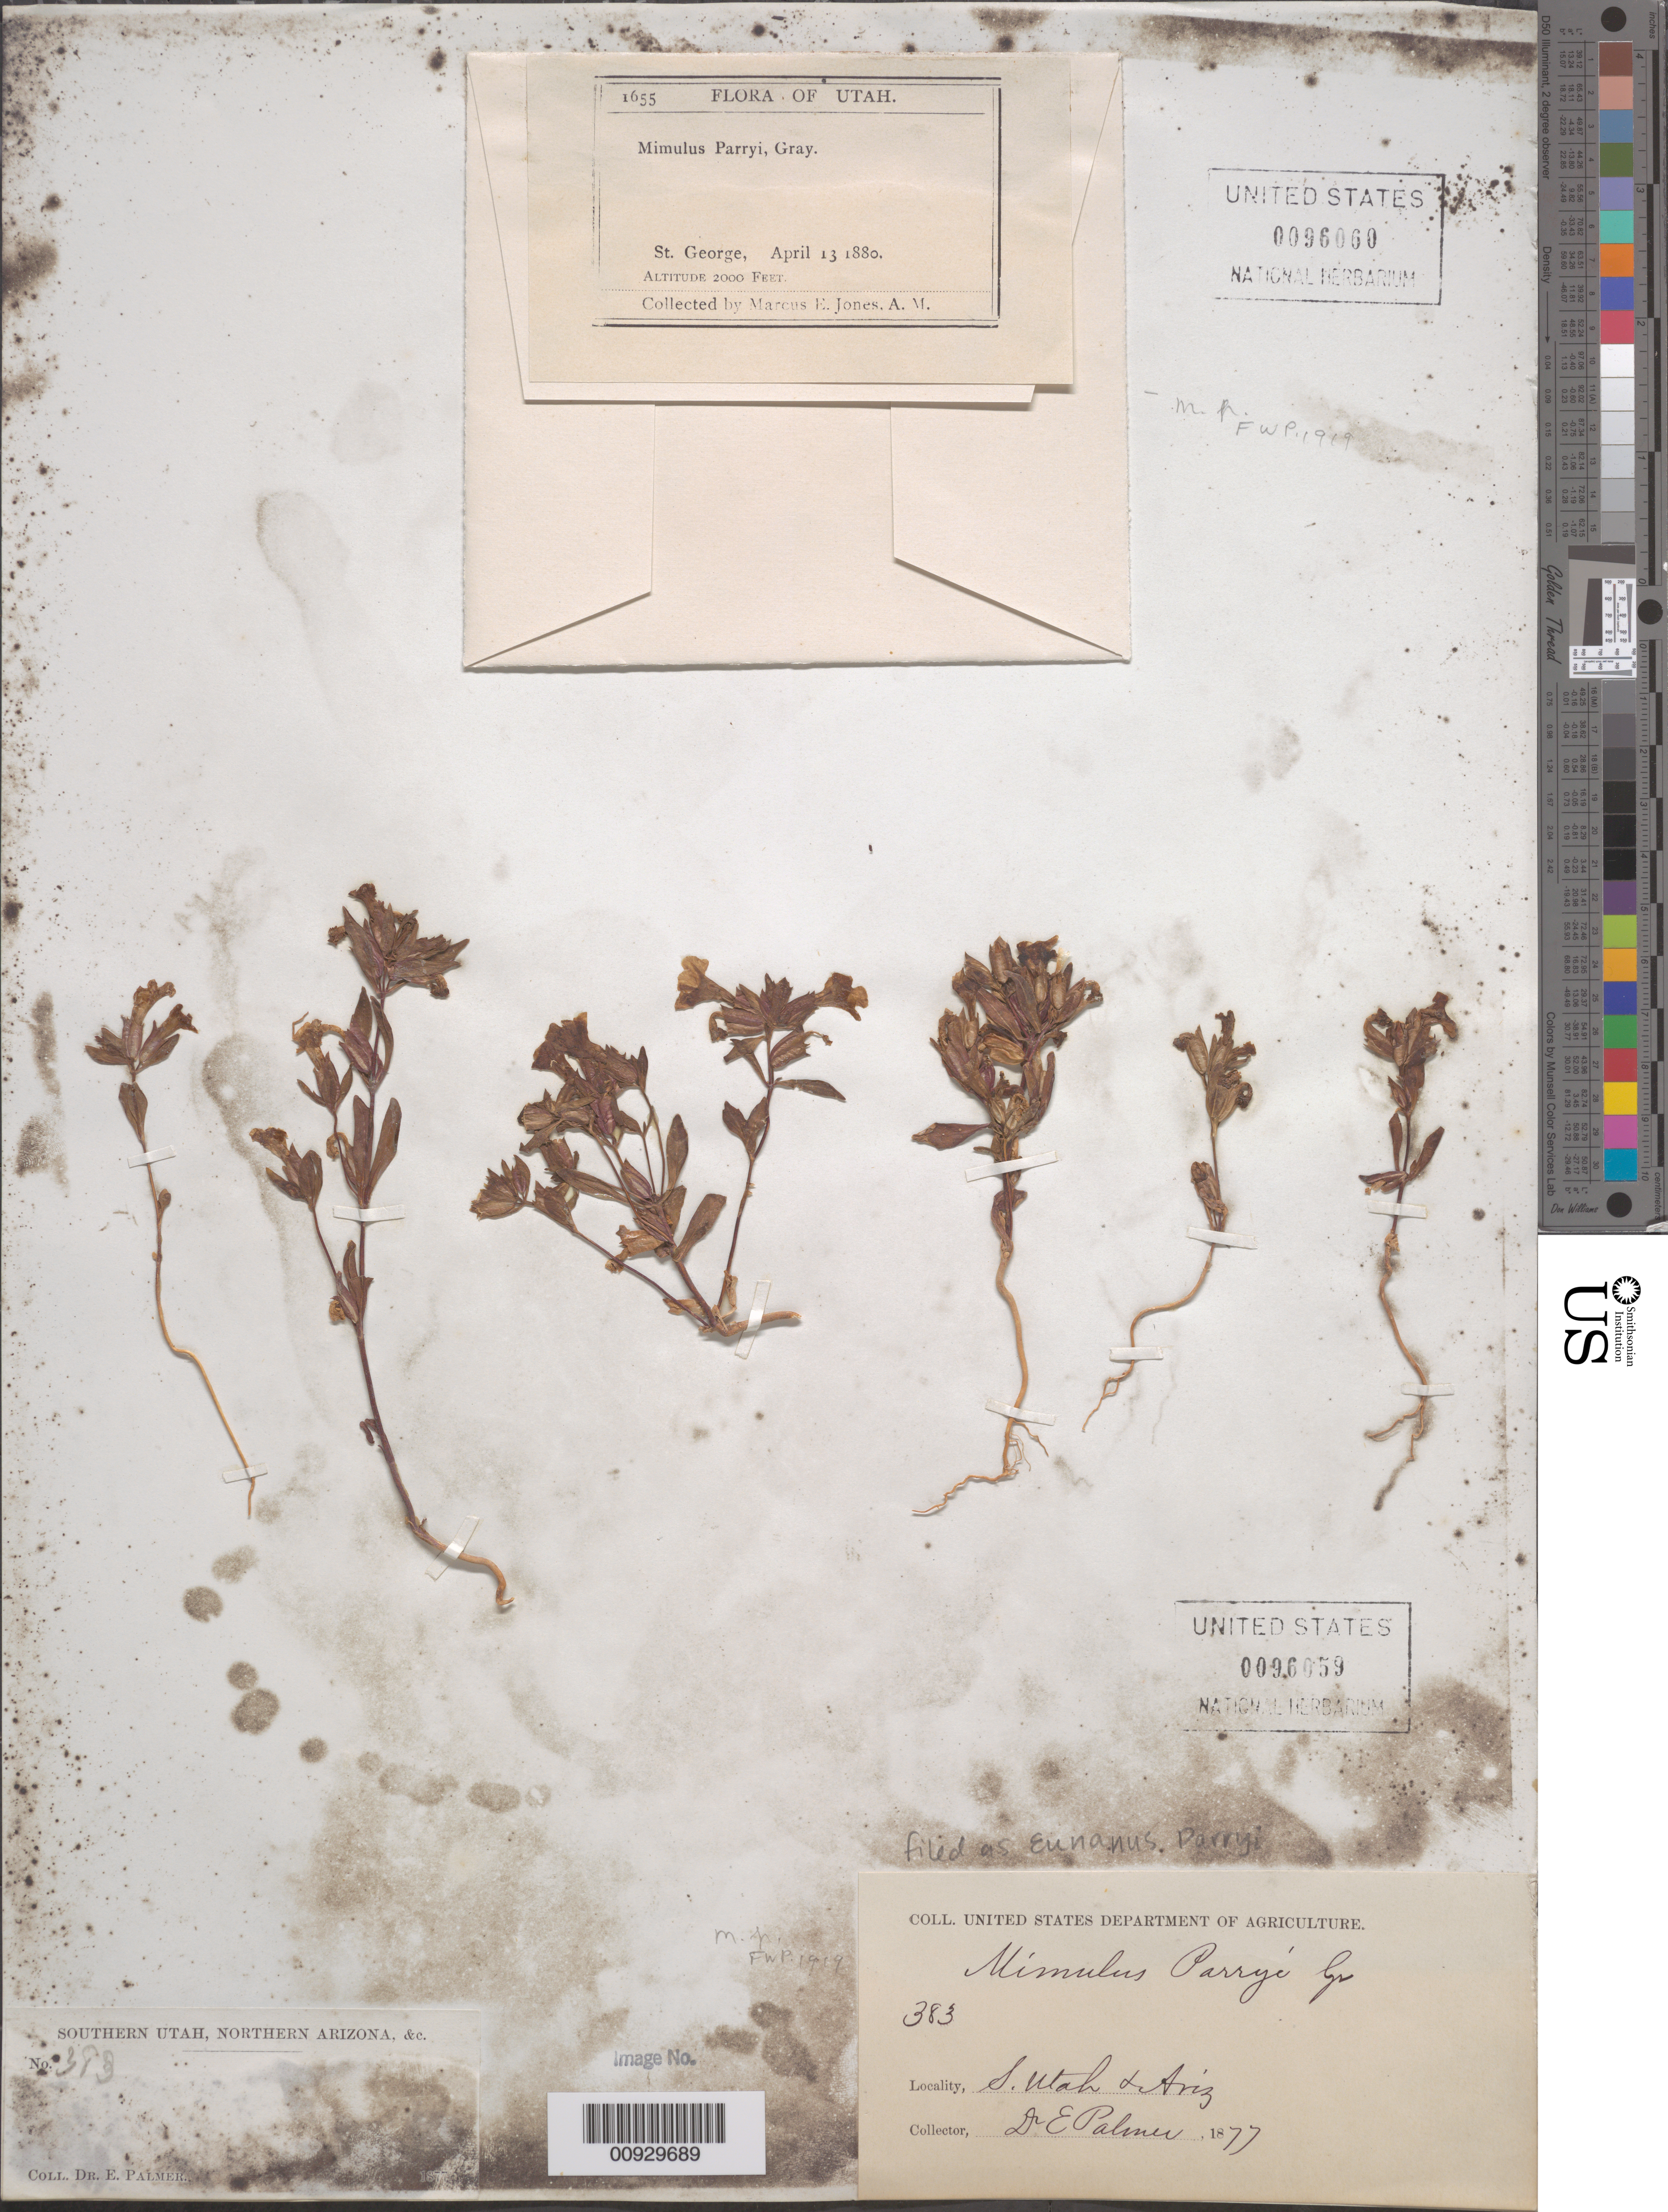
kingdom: Plantae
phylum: Tracheophyta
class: Magnoliopsida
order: Lamiales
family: Phrymaceae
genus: Eunanus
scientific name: Eunanus parryi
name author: (A. Gray) Greene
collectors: E. Palmer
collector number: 383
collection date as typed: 1877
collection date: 1877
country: United States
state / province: Arizona / Utah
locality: S. Utah and Arizona.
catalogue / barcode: US 96059